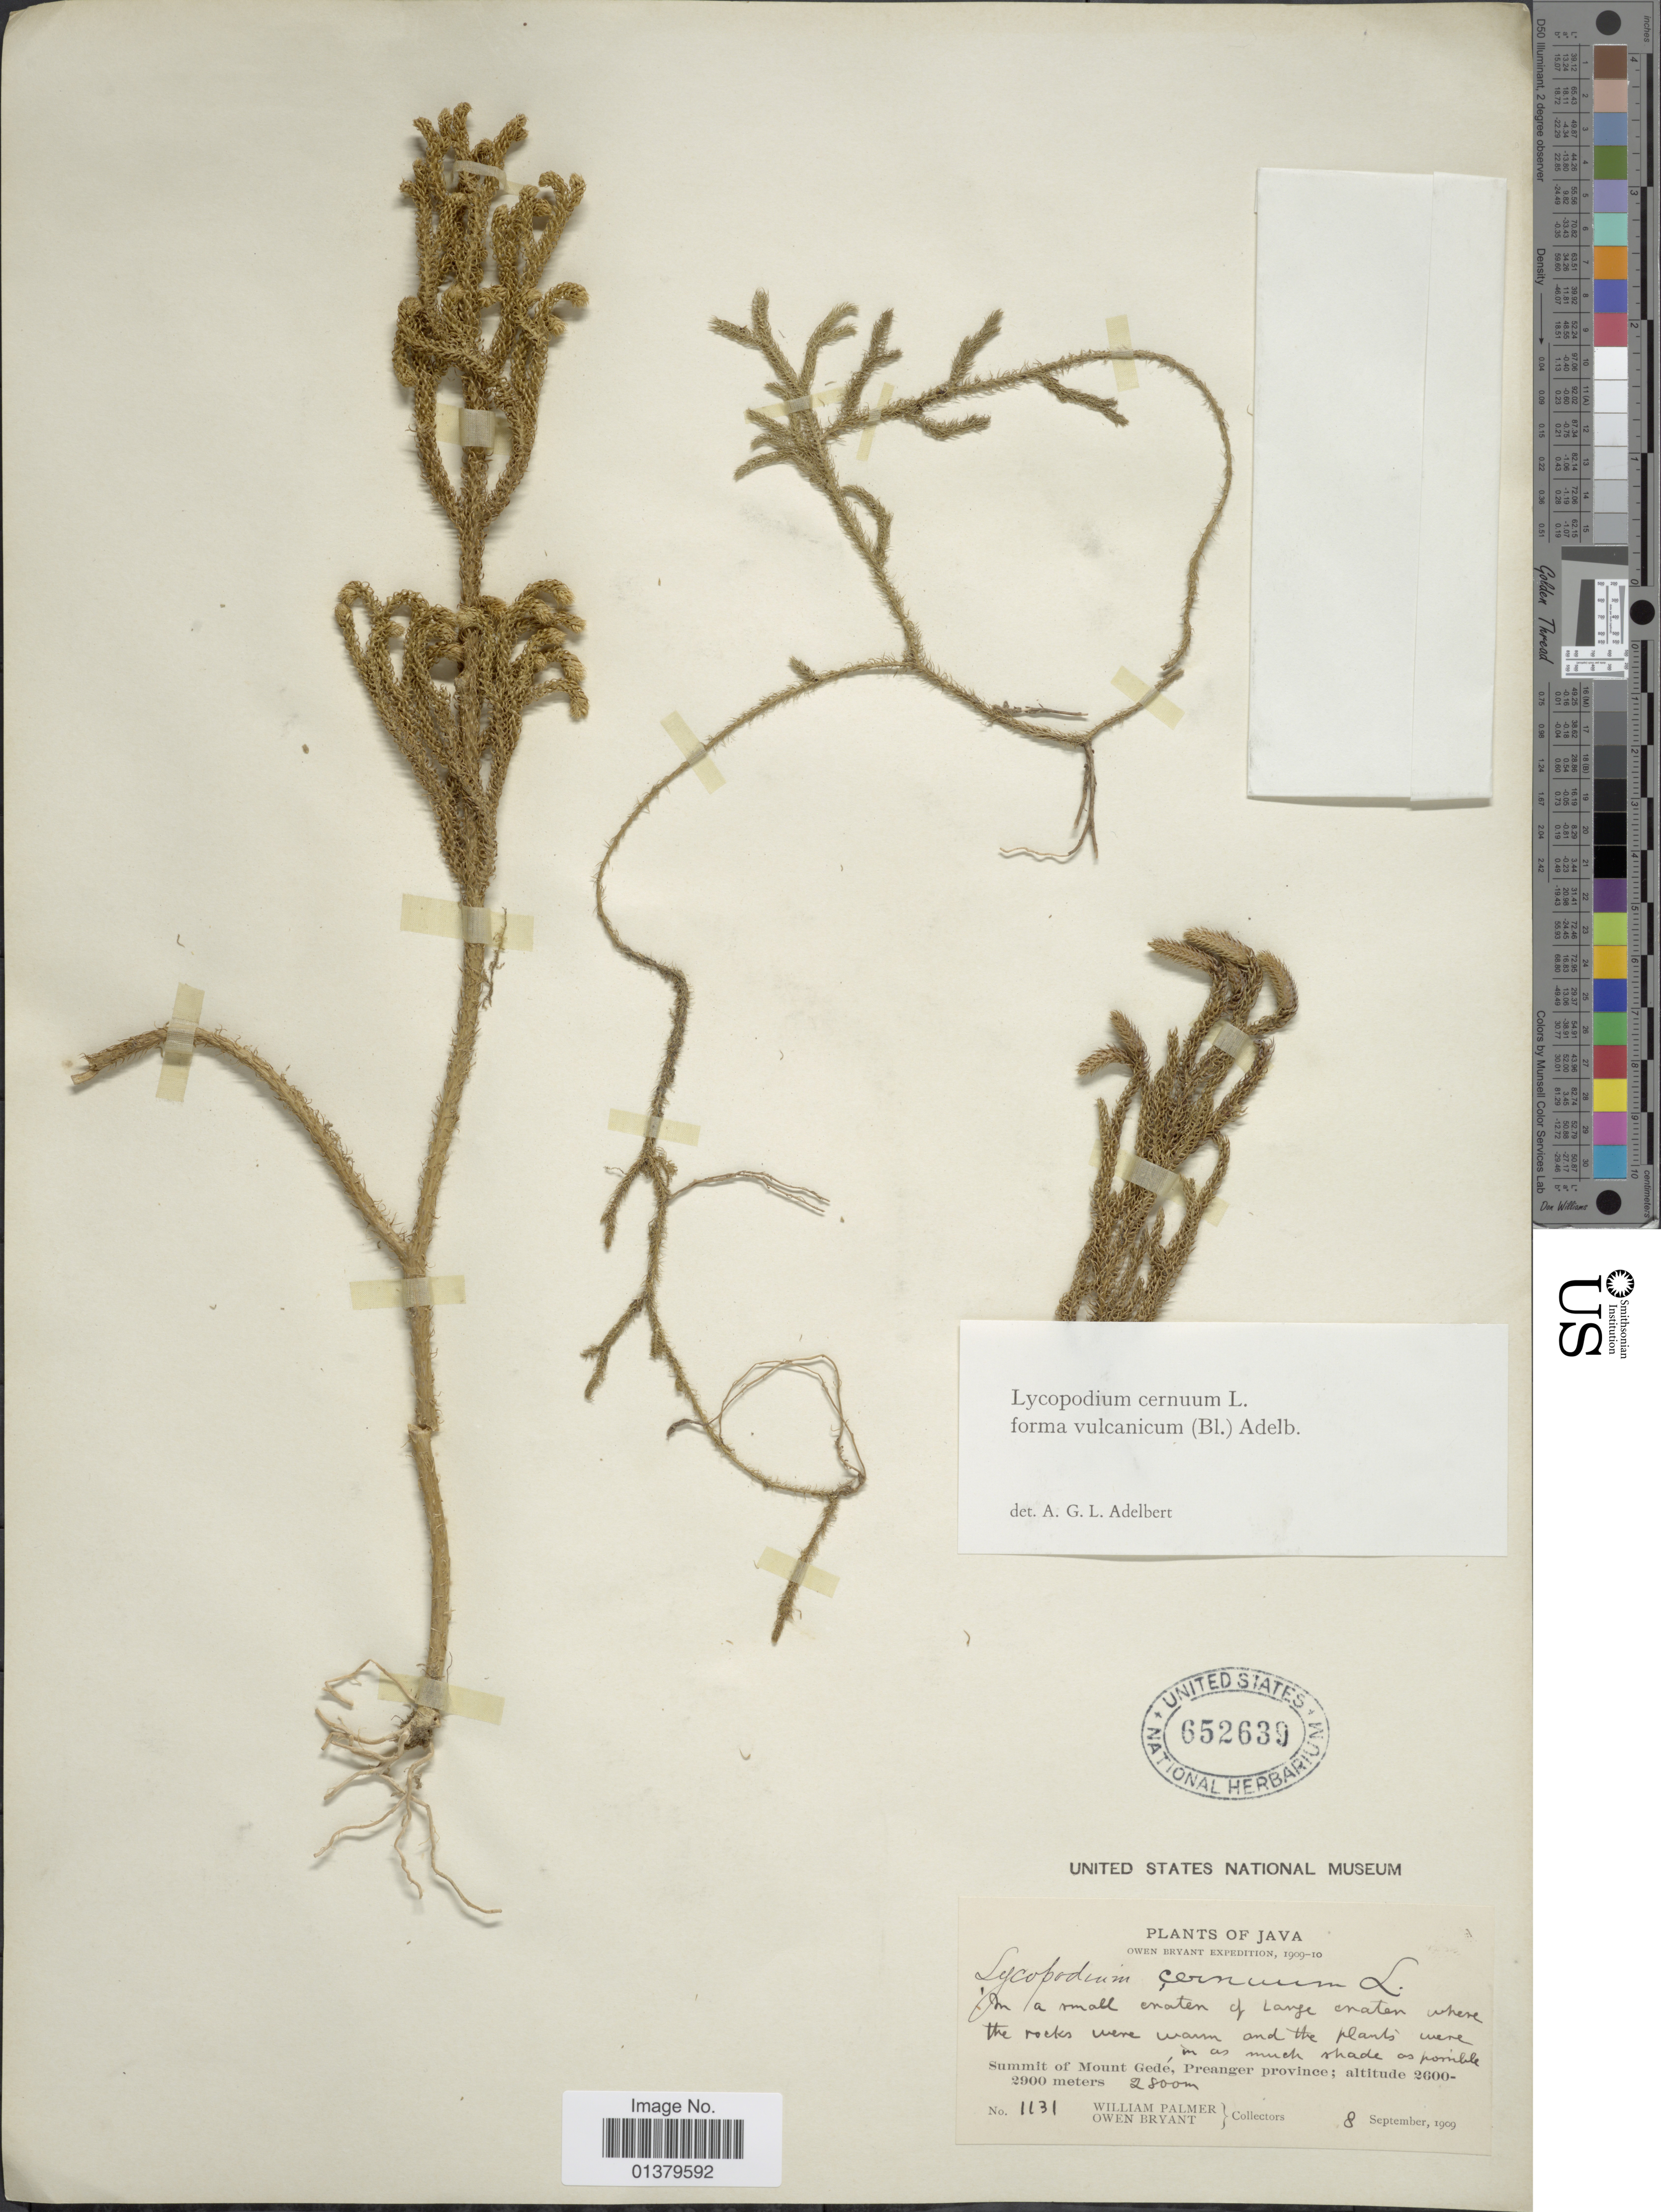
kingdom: Plantae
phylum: Tracheophyta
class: Lycopodiopsida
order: Lycopodiales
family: Lycopodiaceae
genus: Palhinhaea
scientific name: Palhinhaea cernua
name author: (L.) Vasc. & Franco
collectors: W. Palmer & O. Bryant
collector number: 1131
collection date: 1909-09-08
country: Indonesia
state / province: Java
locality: Summit of Mount Gedé, Preanger province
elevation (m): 2600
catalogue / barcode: US 652639